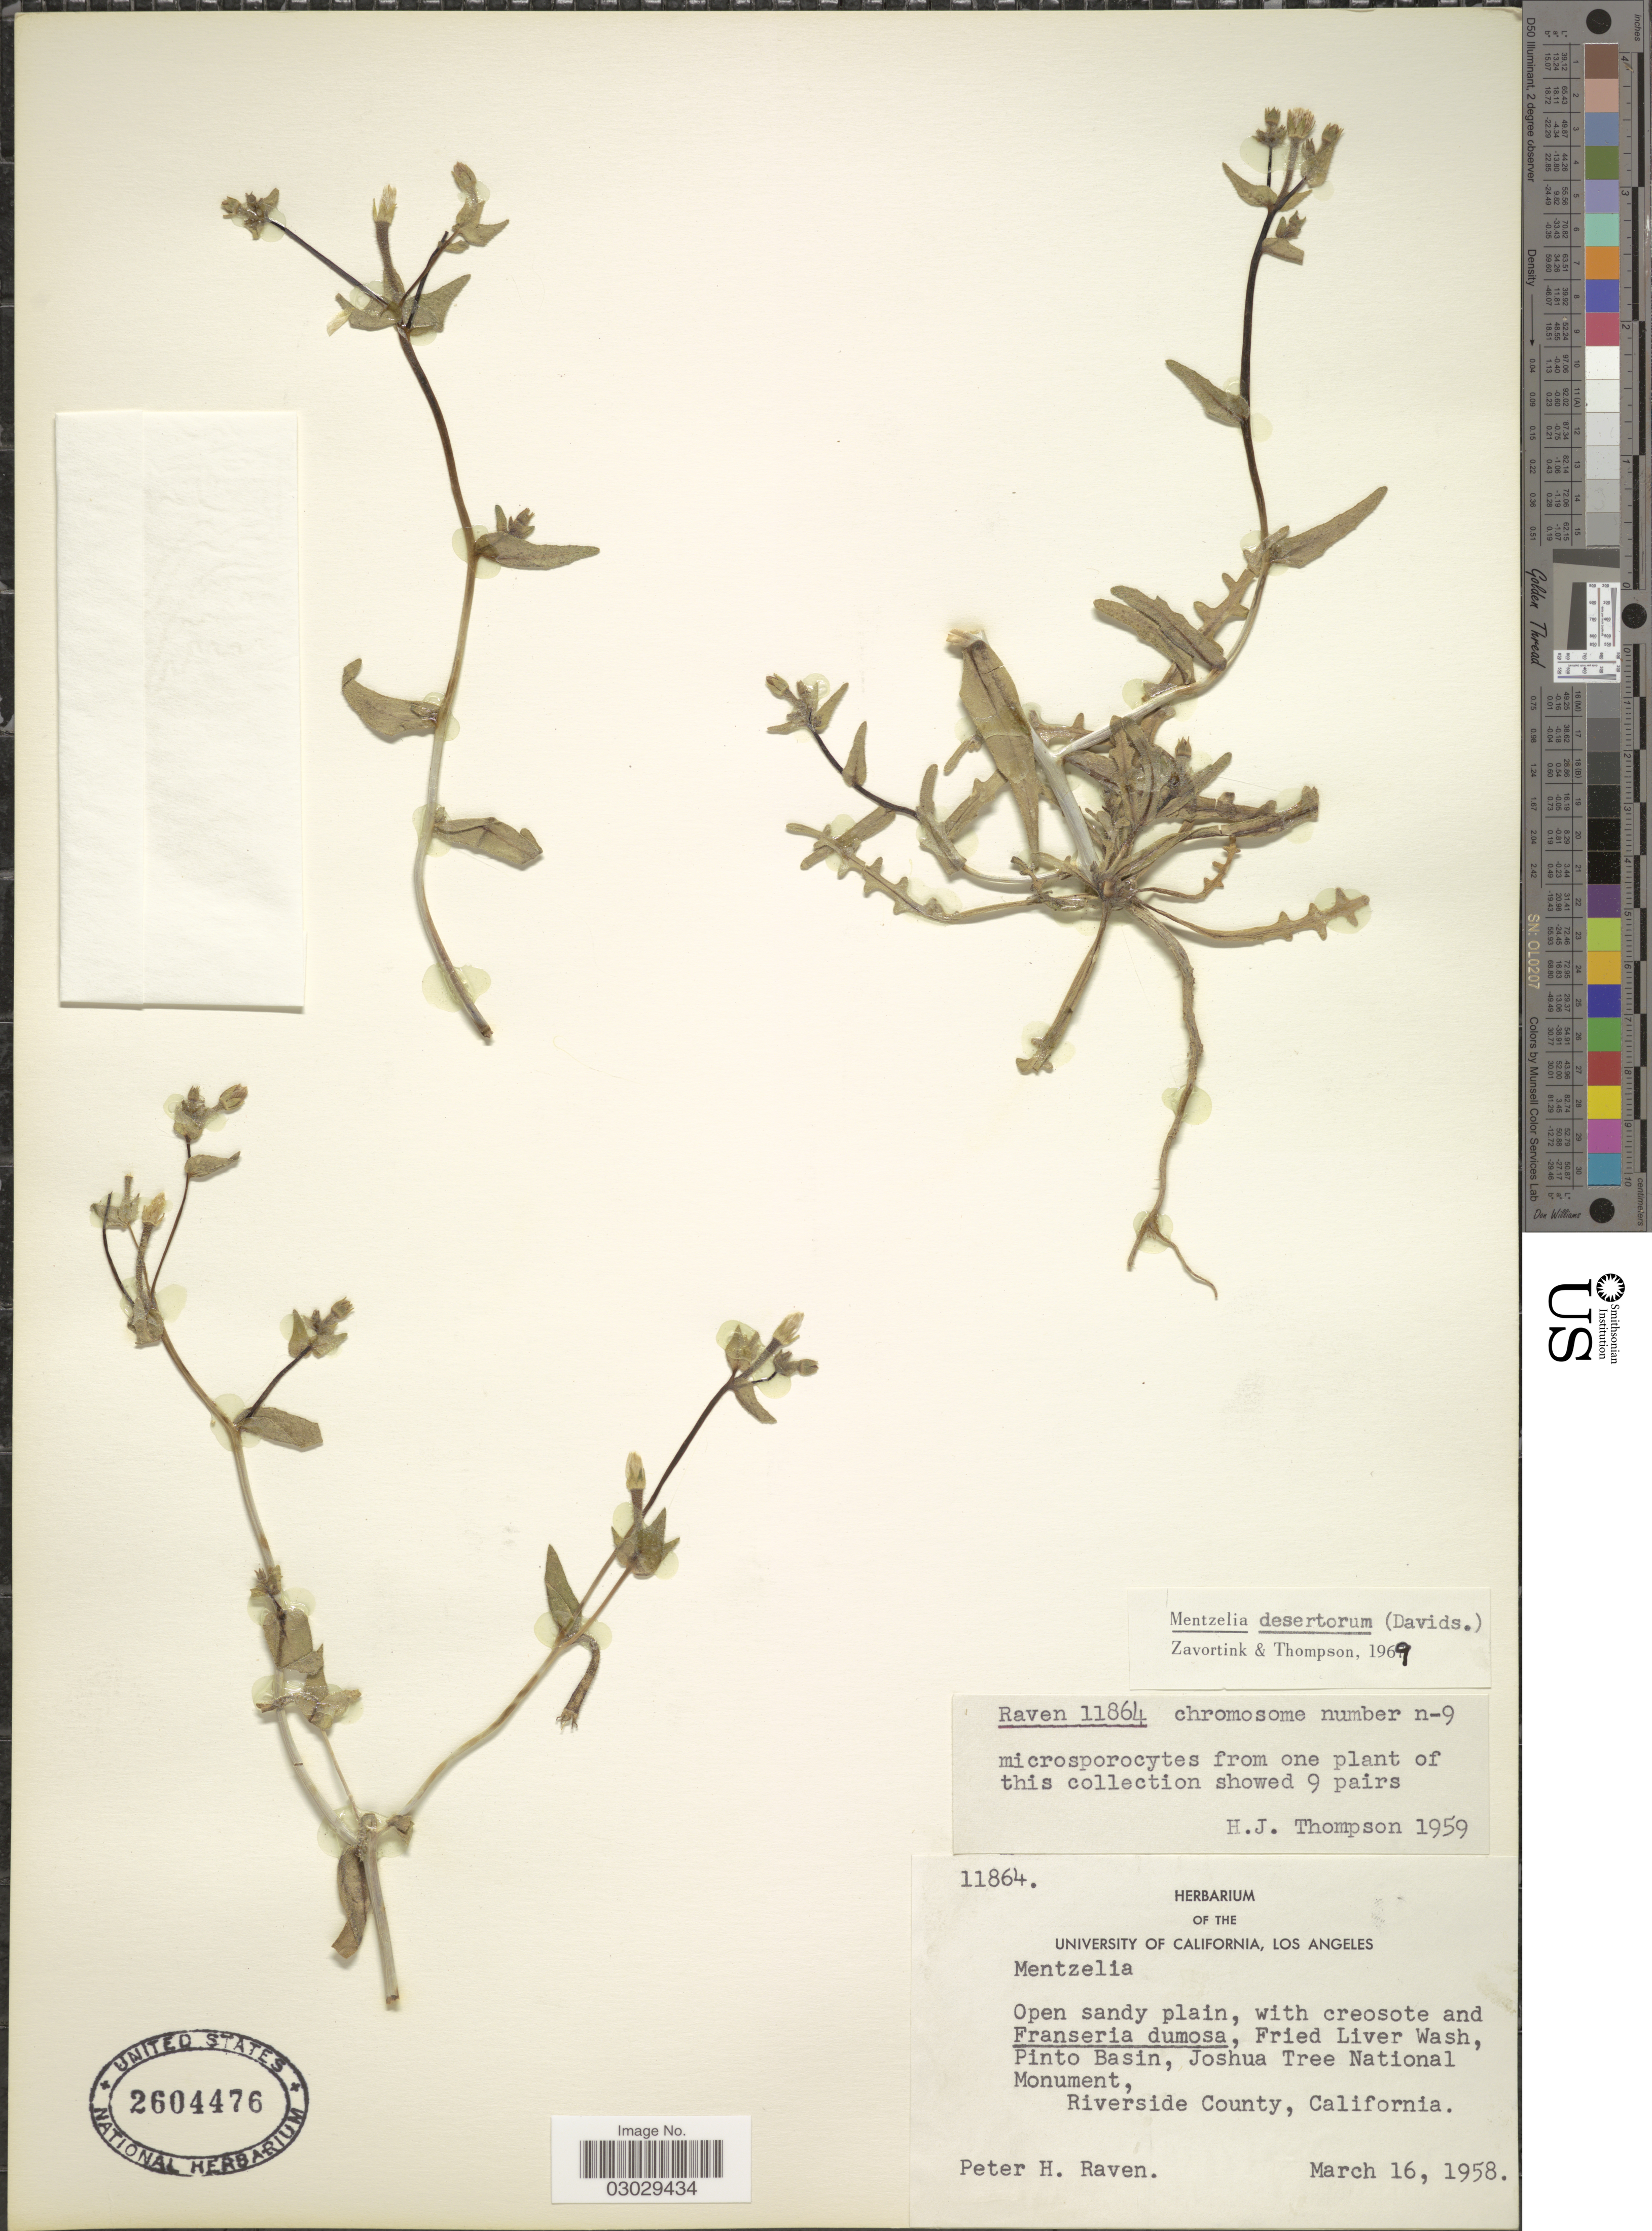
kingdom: Plantae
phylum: Tracheophyta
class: Magnoliopsida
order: Cornales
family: Loasaceae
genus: Mentzelia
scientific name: Mentzelia desertorum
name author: (Davidson) H.J. Thomps. & J.F. Macbr.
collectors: P. Raven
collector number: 11864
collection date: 1958-03-16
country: United States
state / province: California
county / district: Riverside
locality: Fried Liver Wash, Pinto Basin, Joshua Tree National Monument, Riverside County.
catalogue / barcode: US 2604476